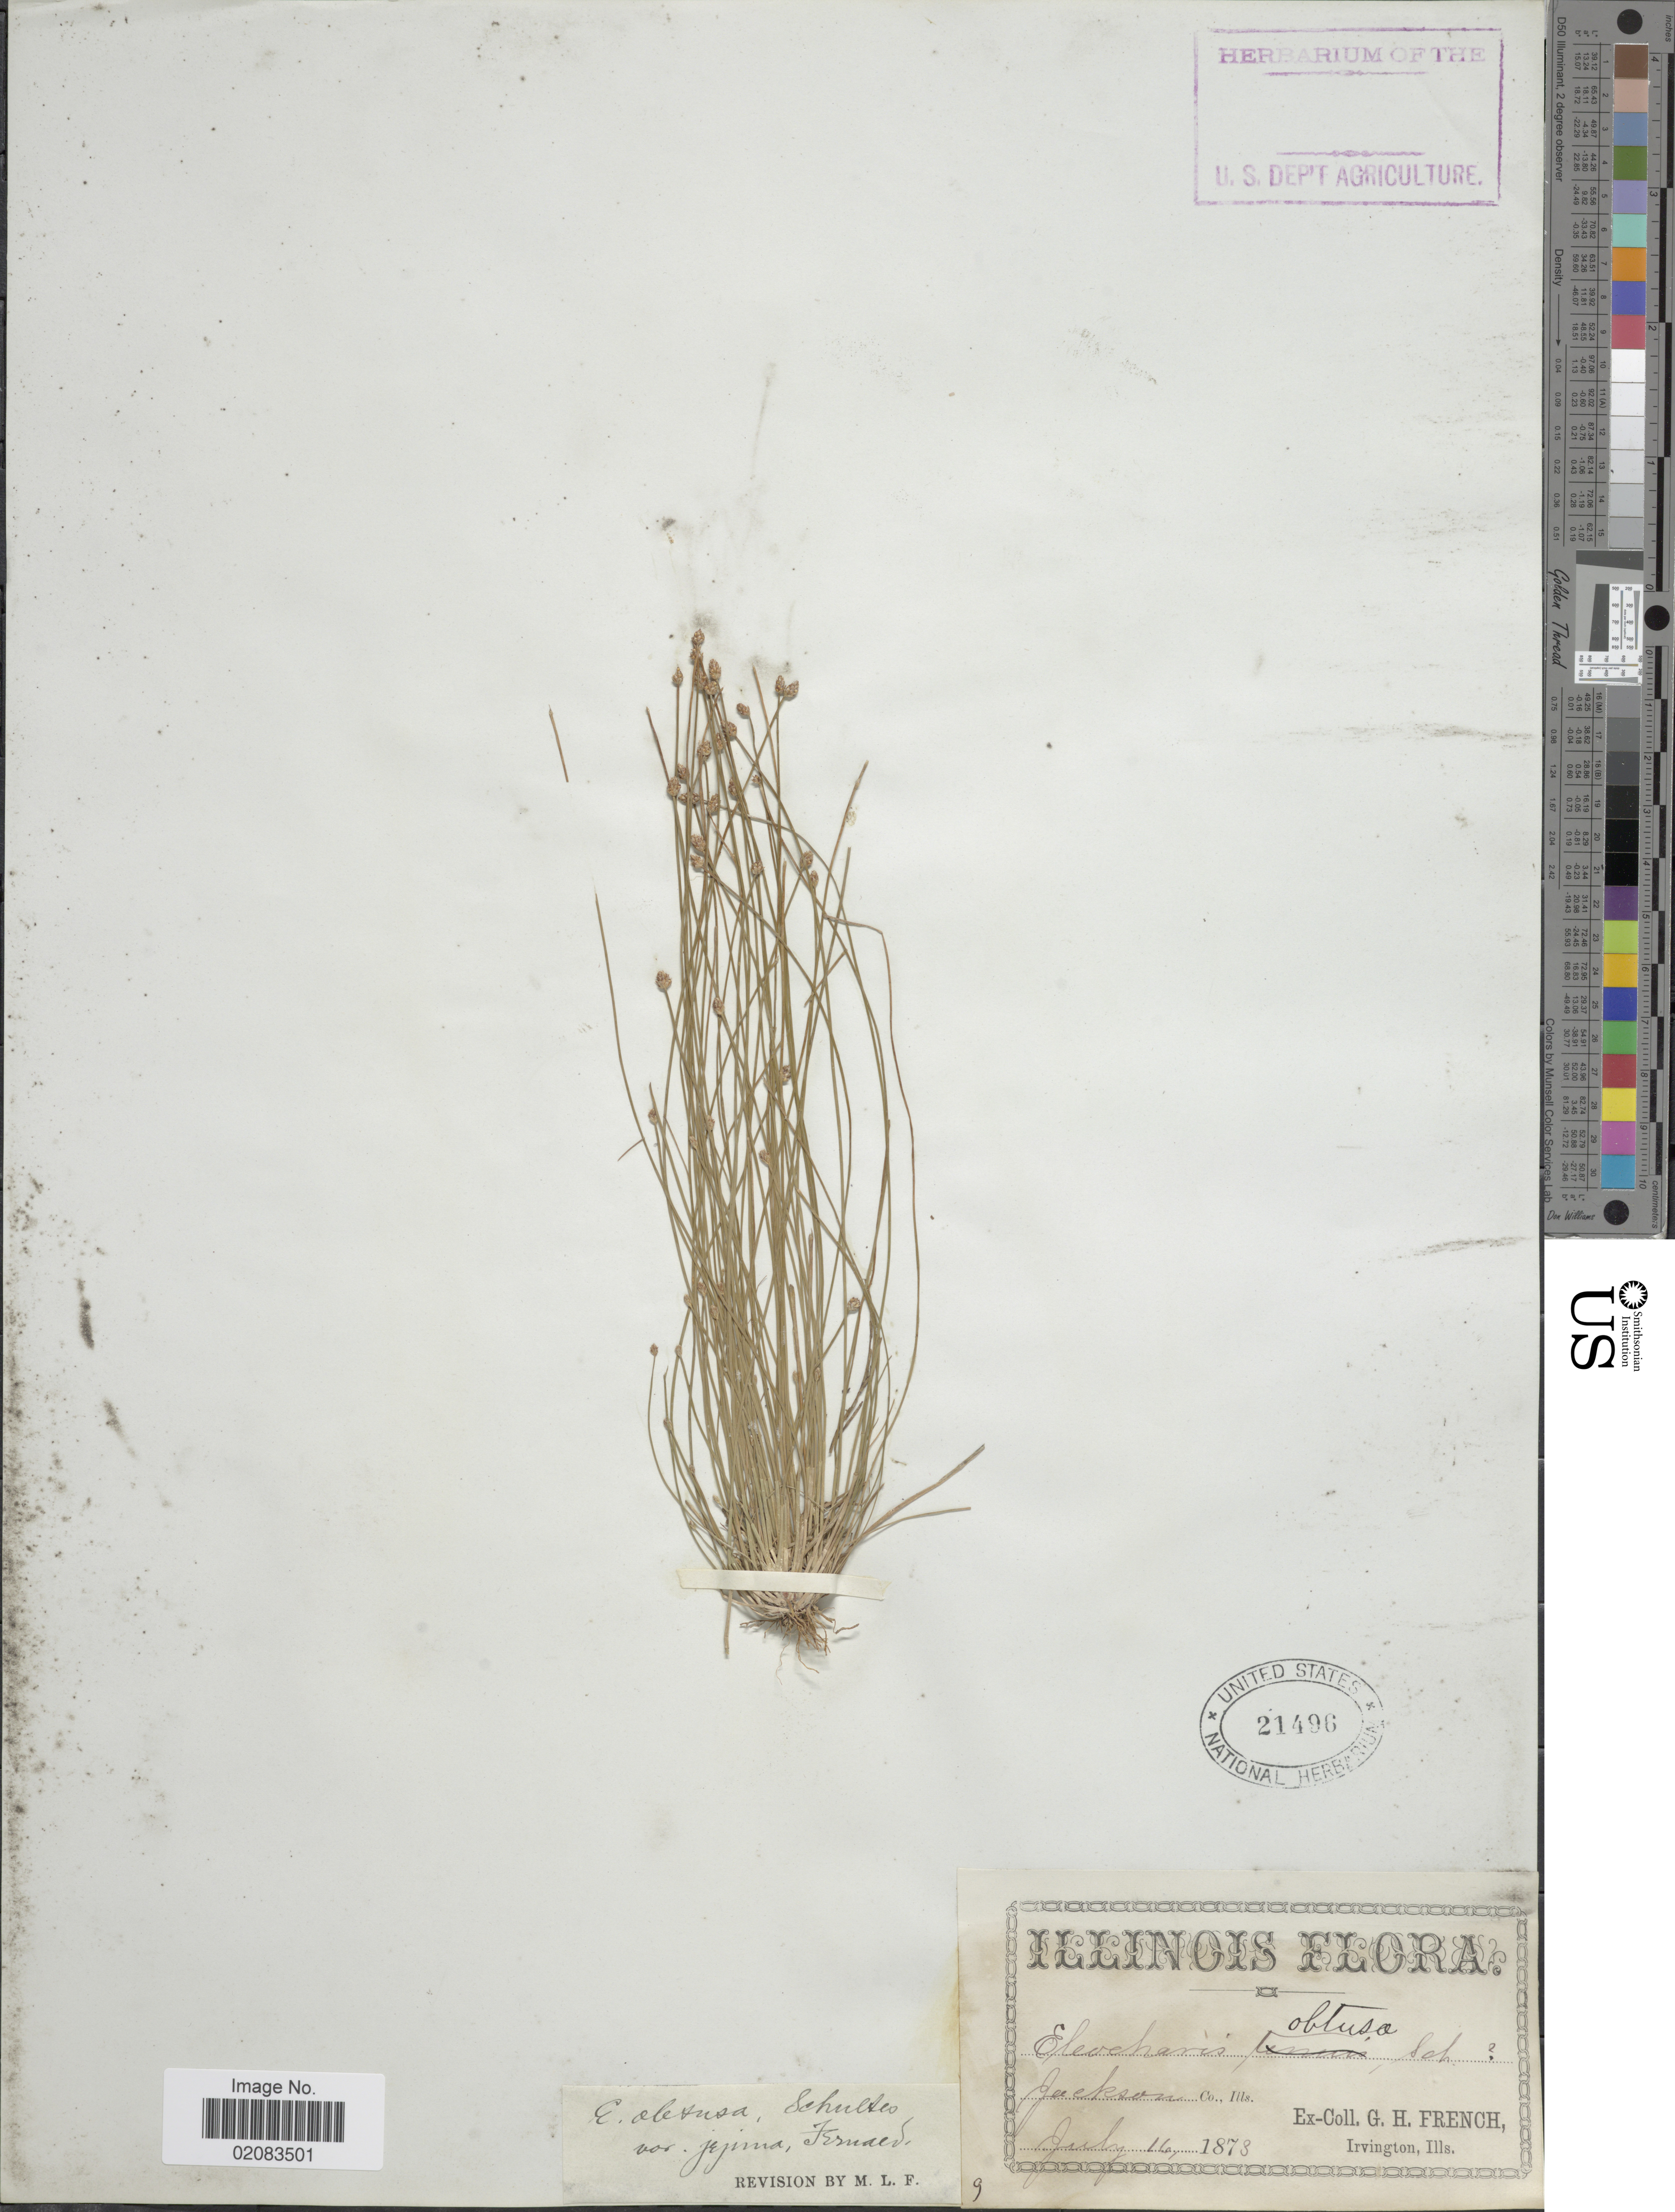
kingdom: Plantae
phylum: Tracheophyta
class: Liliopsida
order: Poales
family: Cyperaceae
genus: Eleocharis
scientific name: Eleocharis obtusa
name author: (Willd.) Schult.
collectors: G. H. French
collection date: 1878-07-16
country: United States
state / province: Illinois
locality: Jackson Co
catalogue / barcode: US 21496